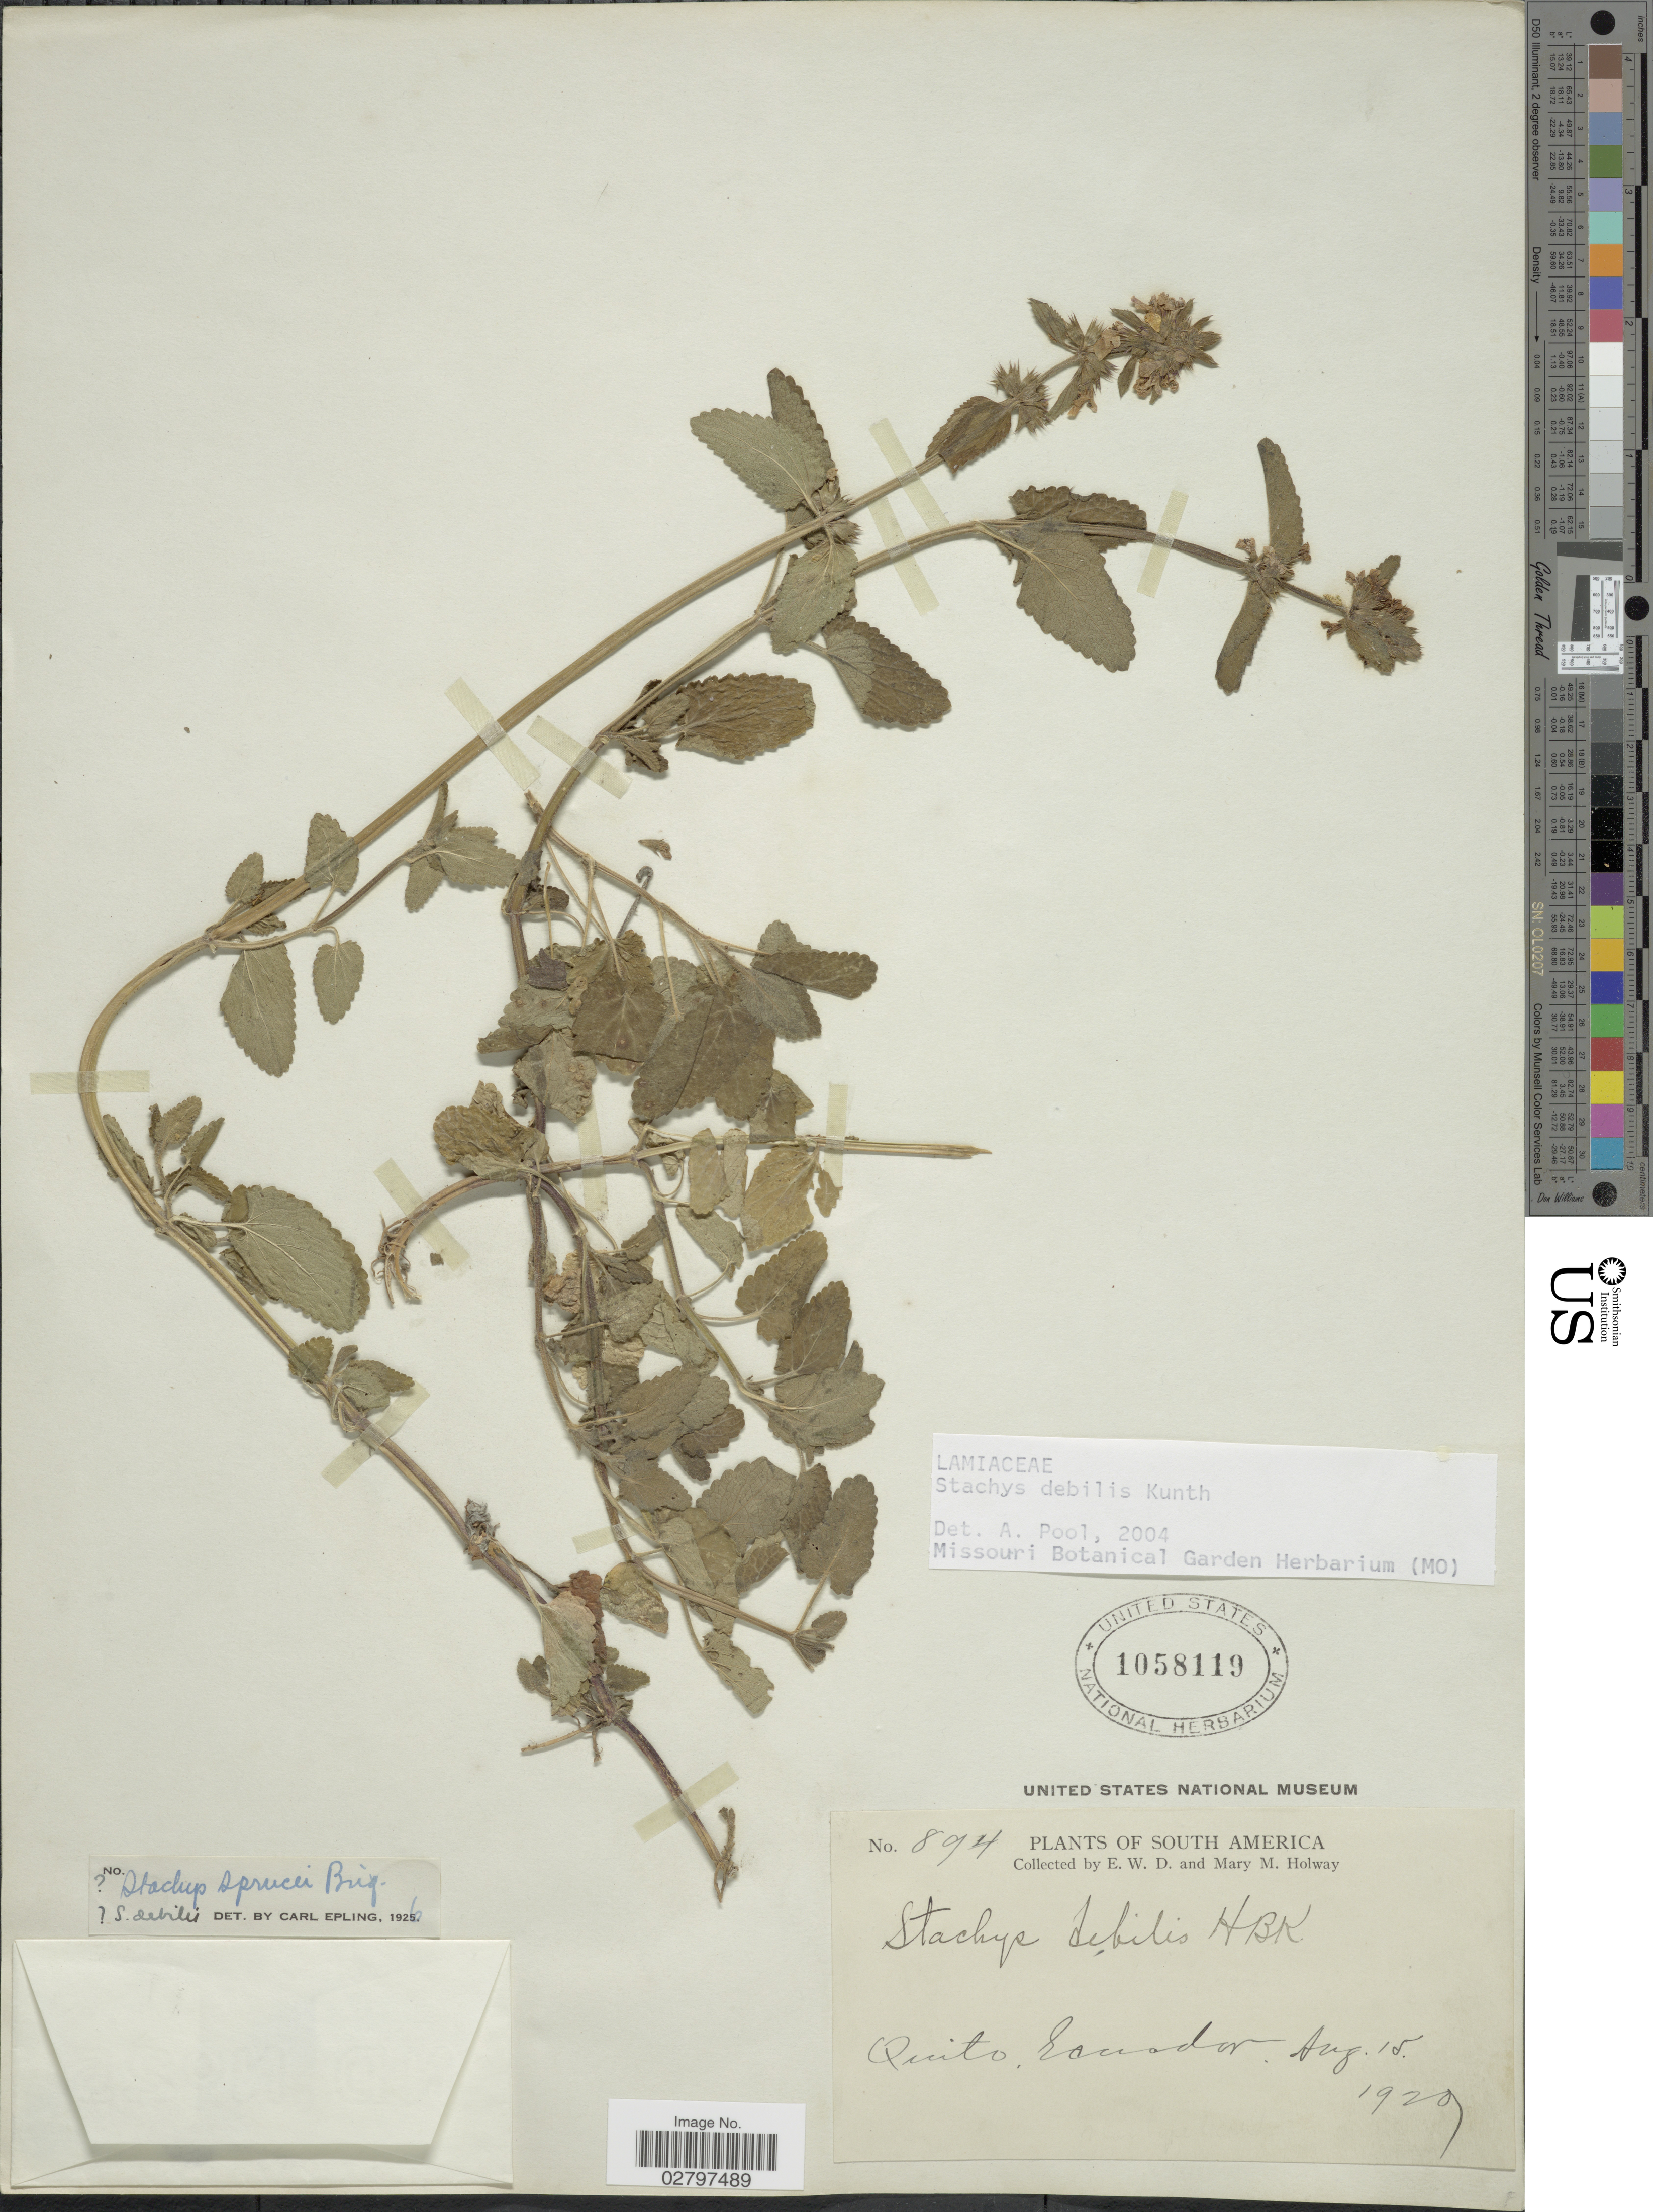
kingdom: Plantae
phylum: Tracheophyta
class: Magnoliopsida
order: Lamiales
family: Lamiaceae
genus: Stachys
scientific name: Stachys debilis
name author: Kunth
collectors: E. W. D. Holway & M. M. Holway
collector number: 894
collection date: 1929-08-15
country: Ecuador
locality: Quito.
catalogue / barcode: US 1058119